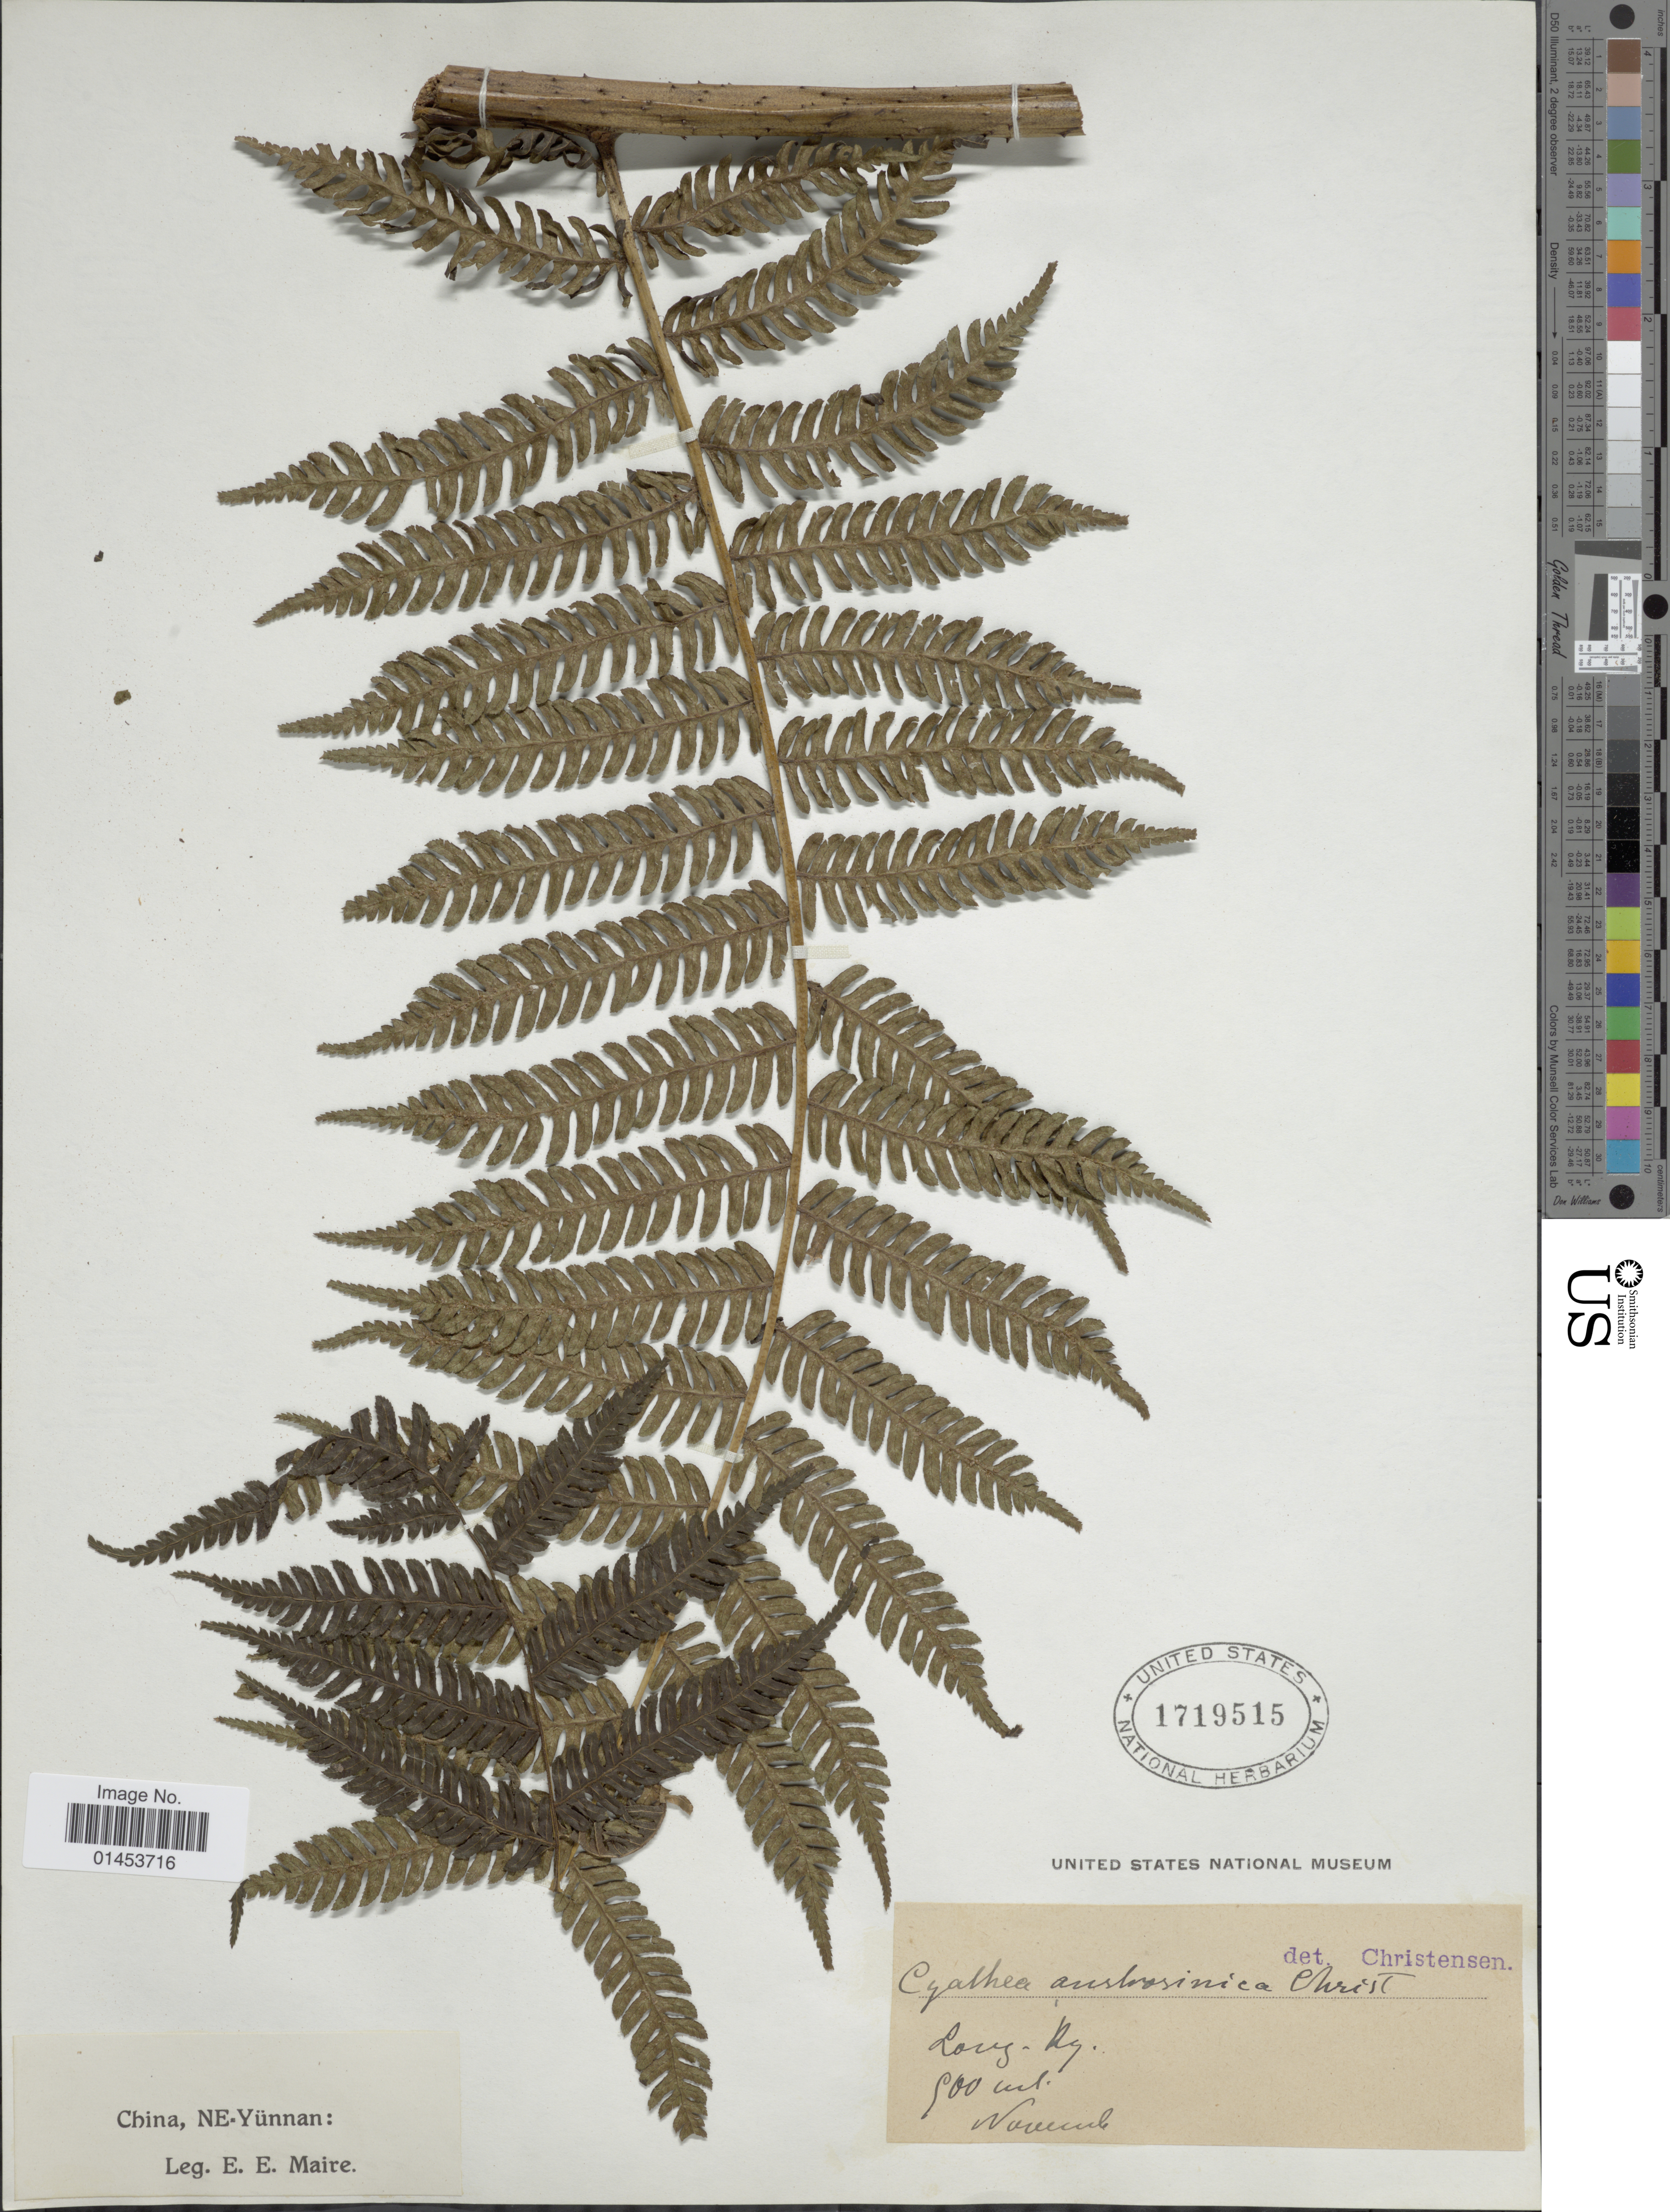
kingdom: Plantae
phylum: Tracheophyta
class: Polypodiopsida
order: Cyatheales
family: Cyatheaceae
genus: Cyathea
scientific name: Cyathea spinulosa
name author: Wall. ex Hook.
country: China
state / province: Yunnan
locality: Long Ky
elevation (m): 500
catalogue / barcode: US 1719515